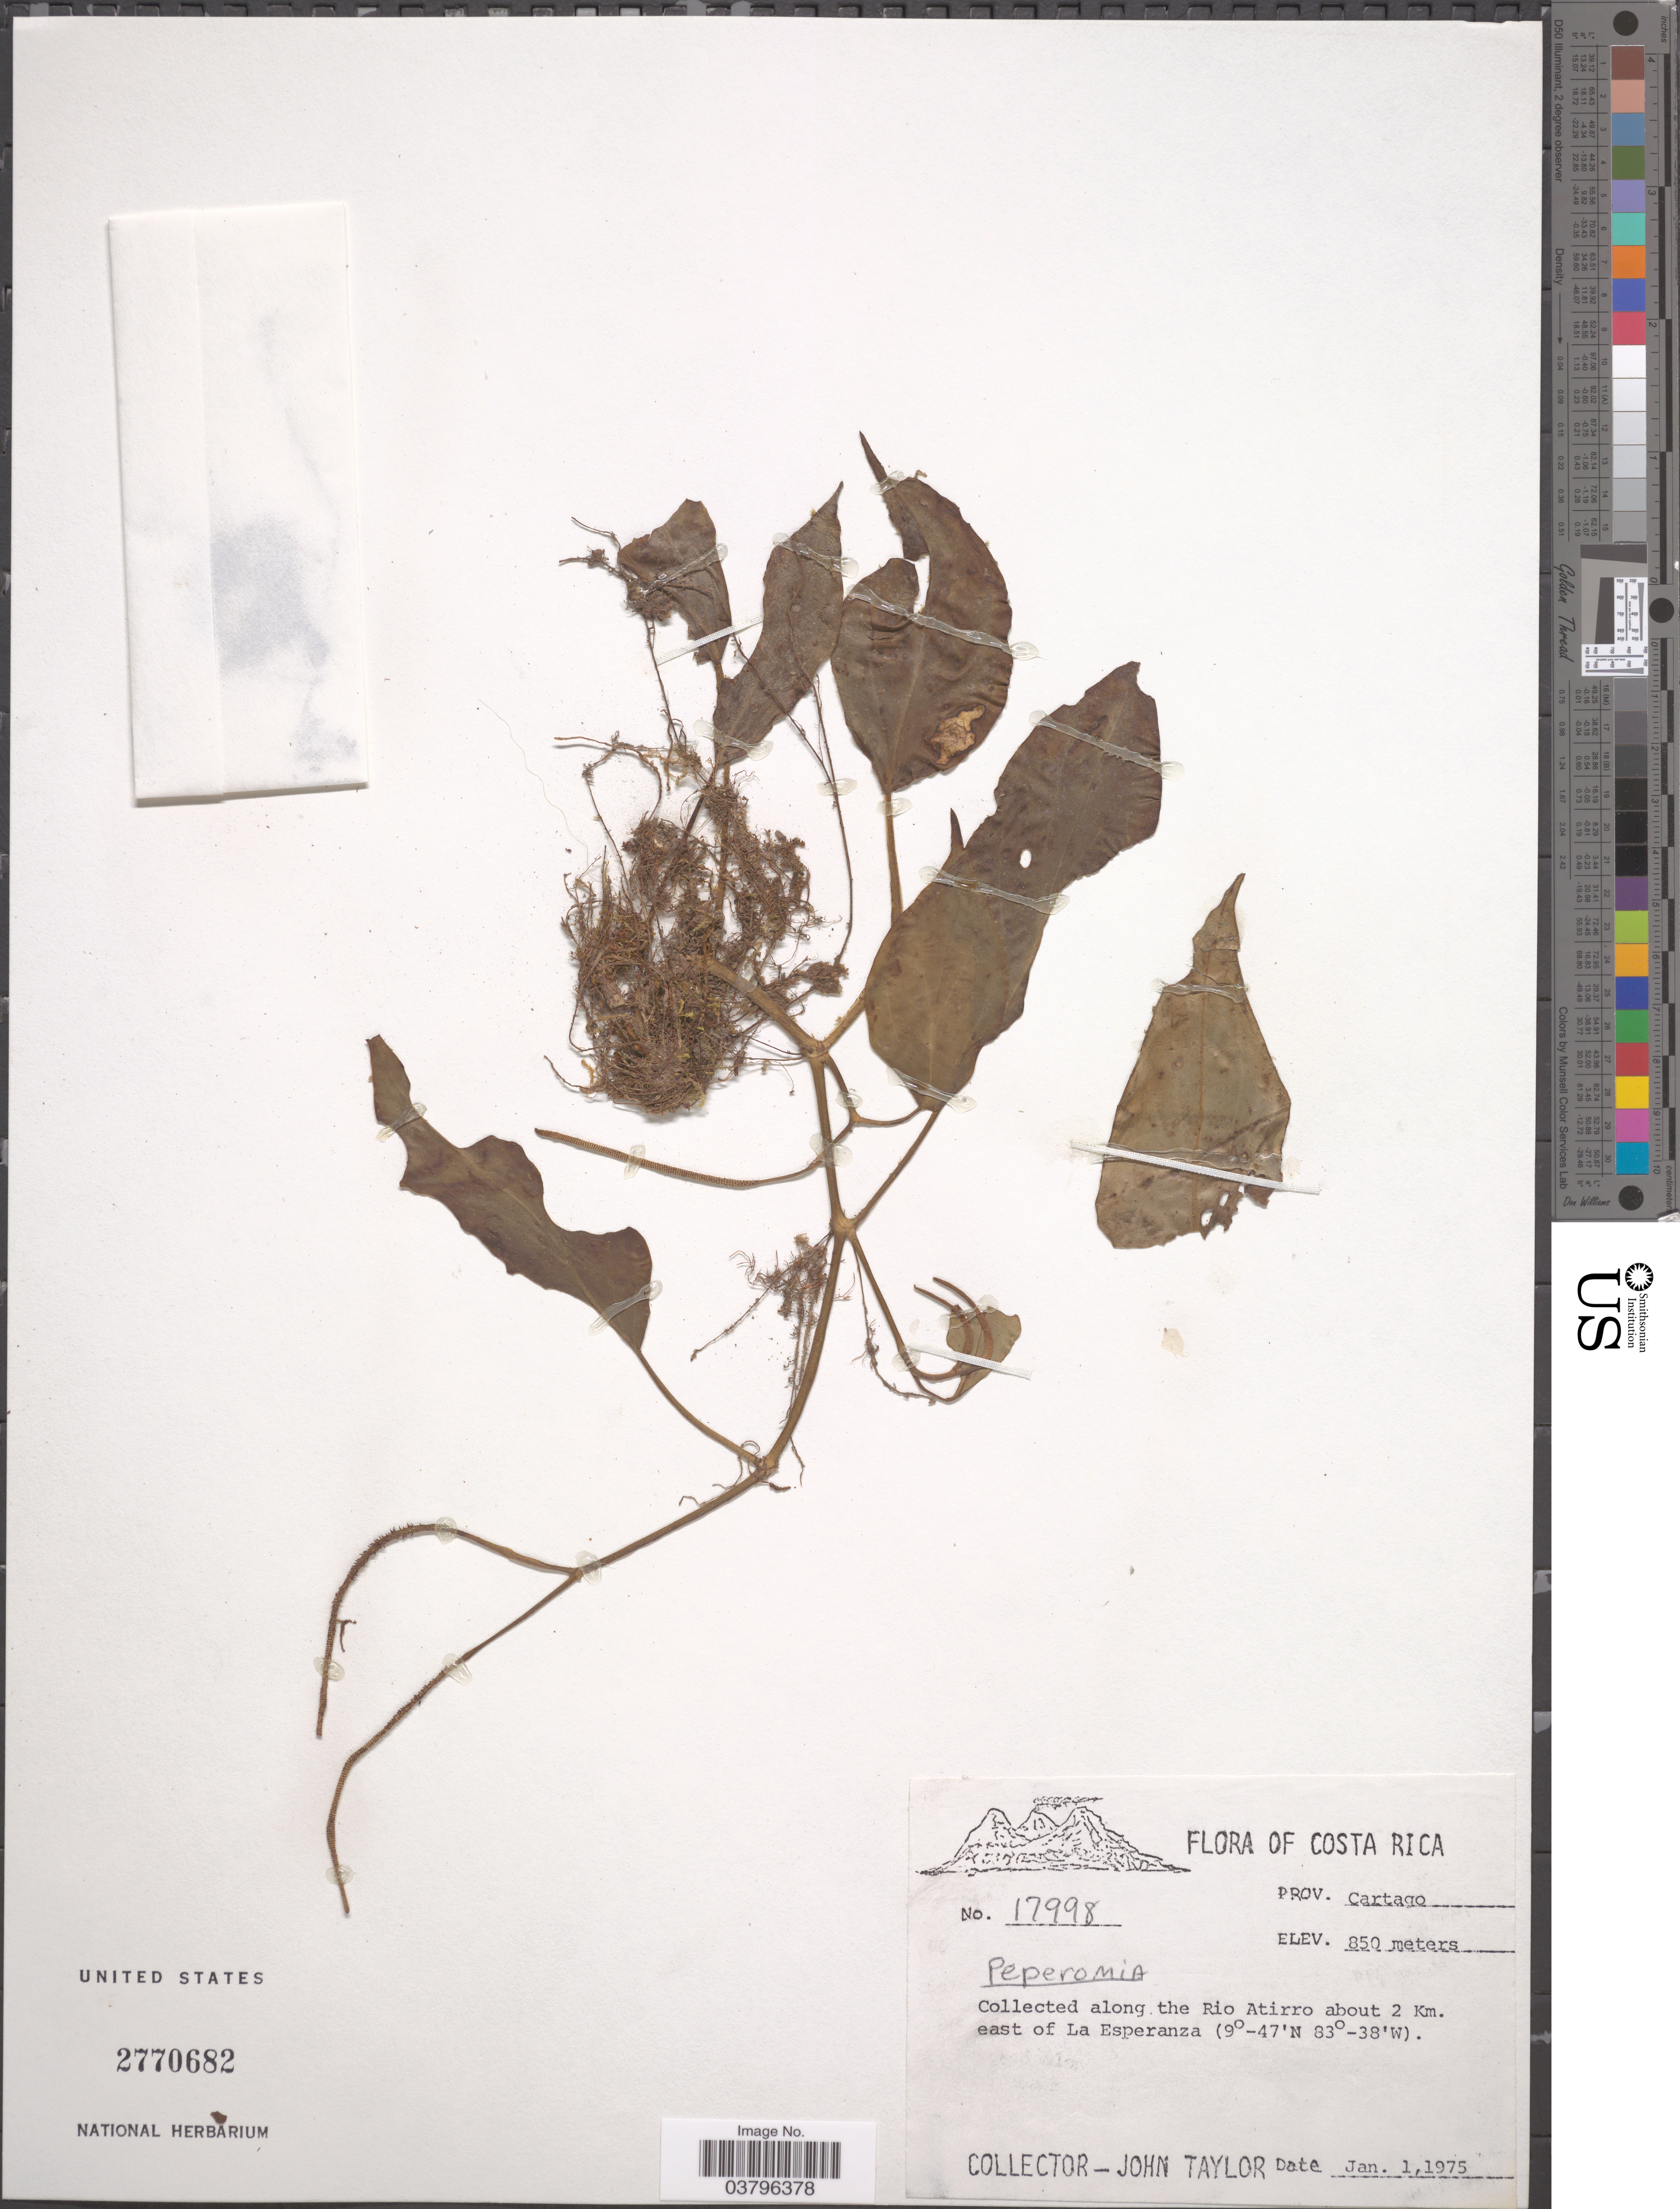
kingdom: Plantae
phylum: Tracheophyta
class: Magnoliopsida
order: Piperales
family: Piperaceae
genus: Peperomia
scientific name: Peperomia distachya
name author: (L.) A. Dietr.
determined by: Jiménez, José Estaban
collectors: J. Taylor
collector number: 17998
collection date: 1975-01-01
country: Costa Rica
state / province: Cartago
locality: Along the Rio Atirro about 2 Km. east of La Esperanza.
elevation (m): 850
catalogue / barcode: US 2770682